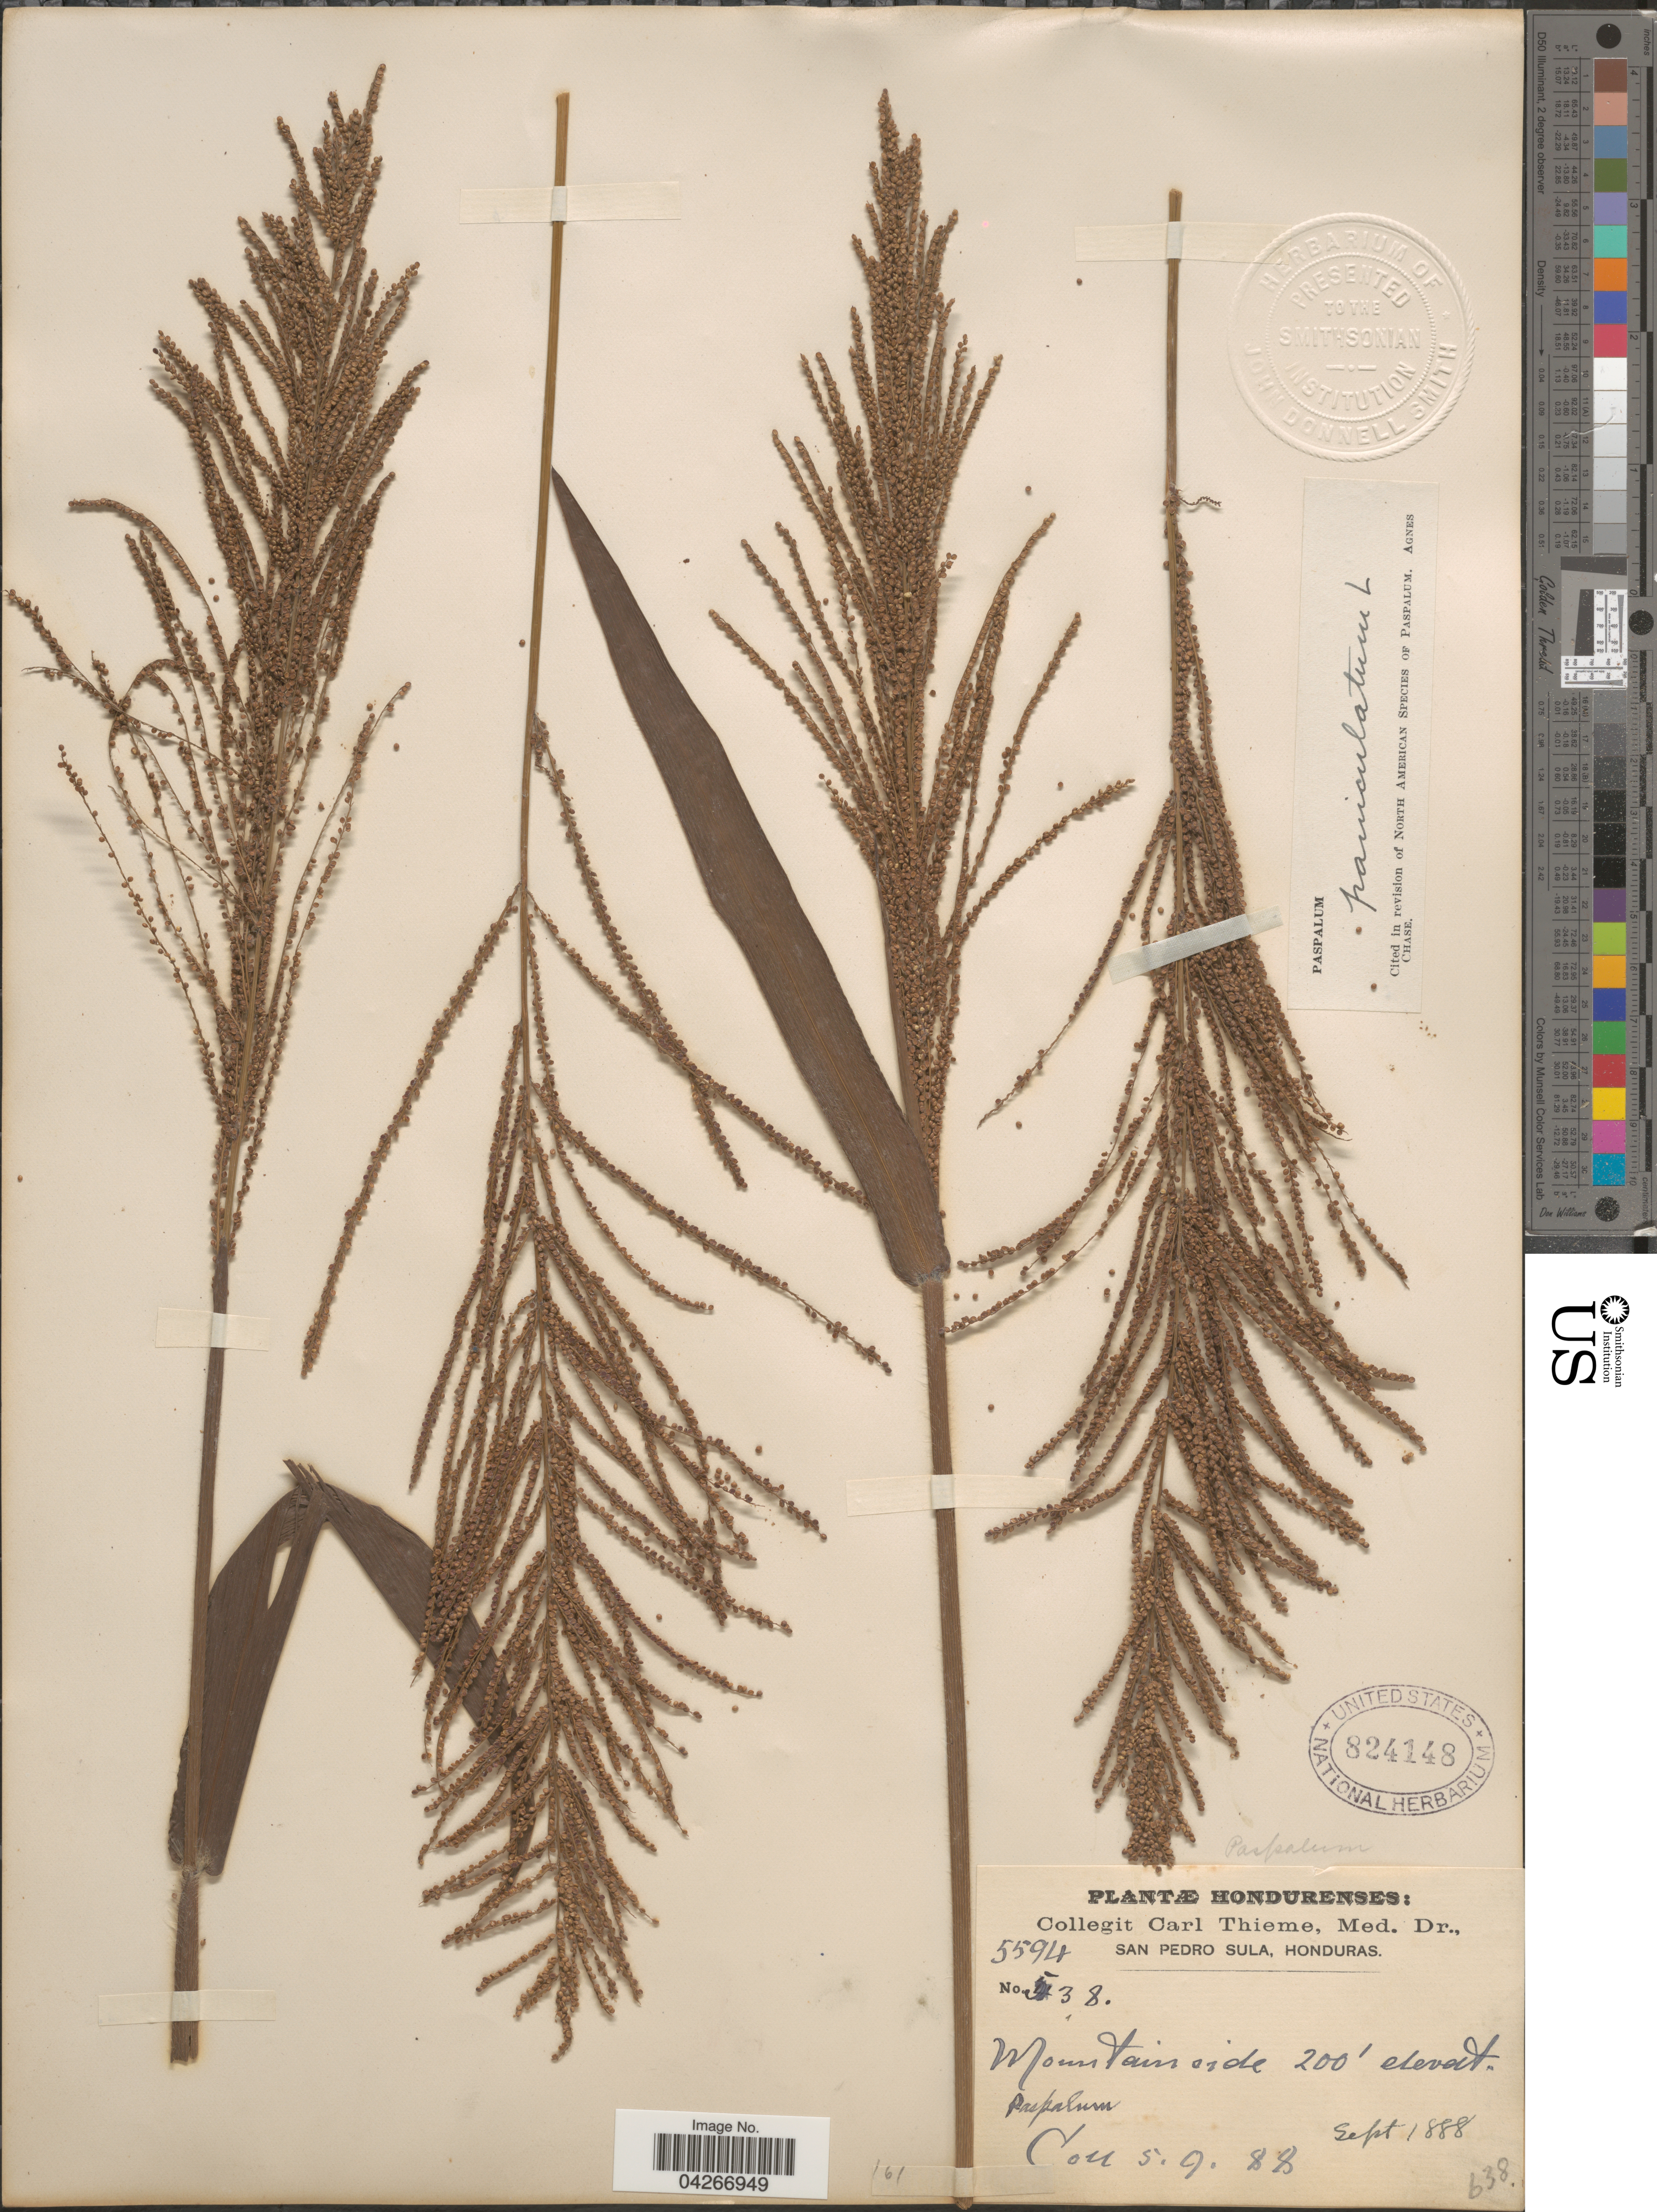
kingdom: Plantae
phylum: Tracheophyta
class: Liliopsida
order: Poales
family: Poaceae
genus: Paspalum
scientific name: Paspalum paniculatum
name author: L.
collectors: C. Thieme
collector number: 5594/38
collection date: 1888-09-05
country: Honduras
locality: Mountain side.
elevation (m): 61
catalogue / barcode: US 824148